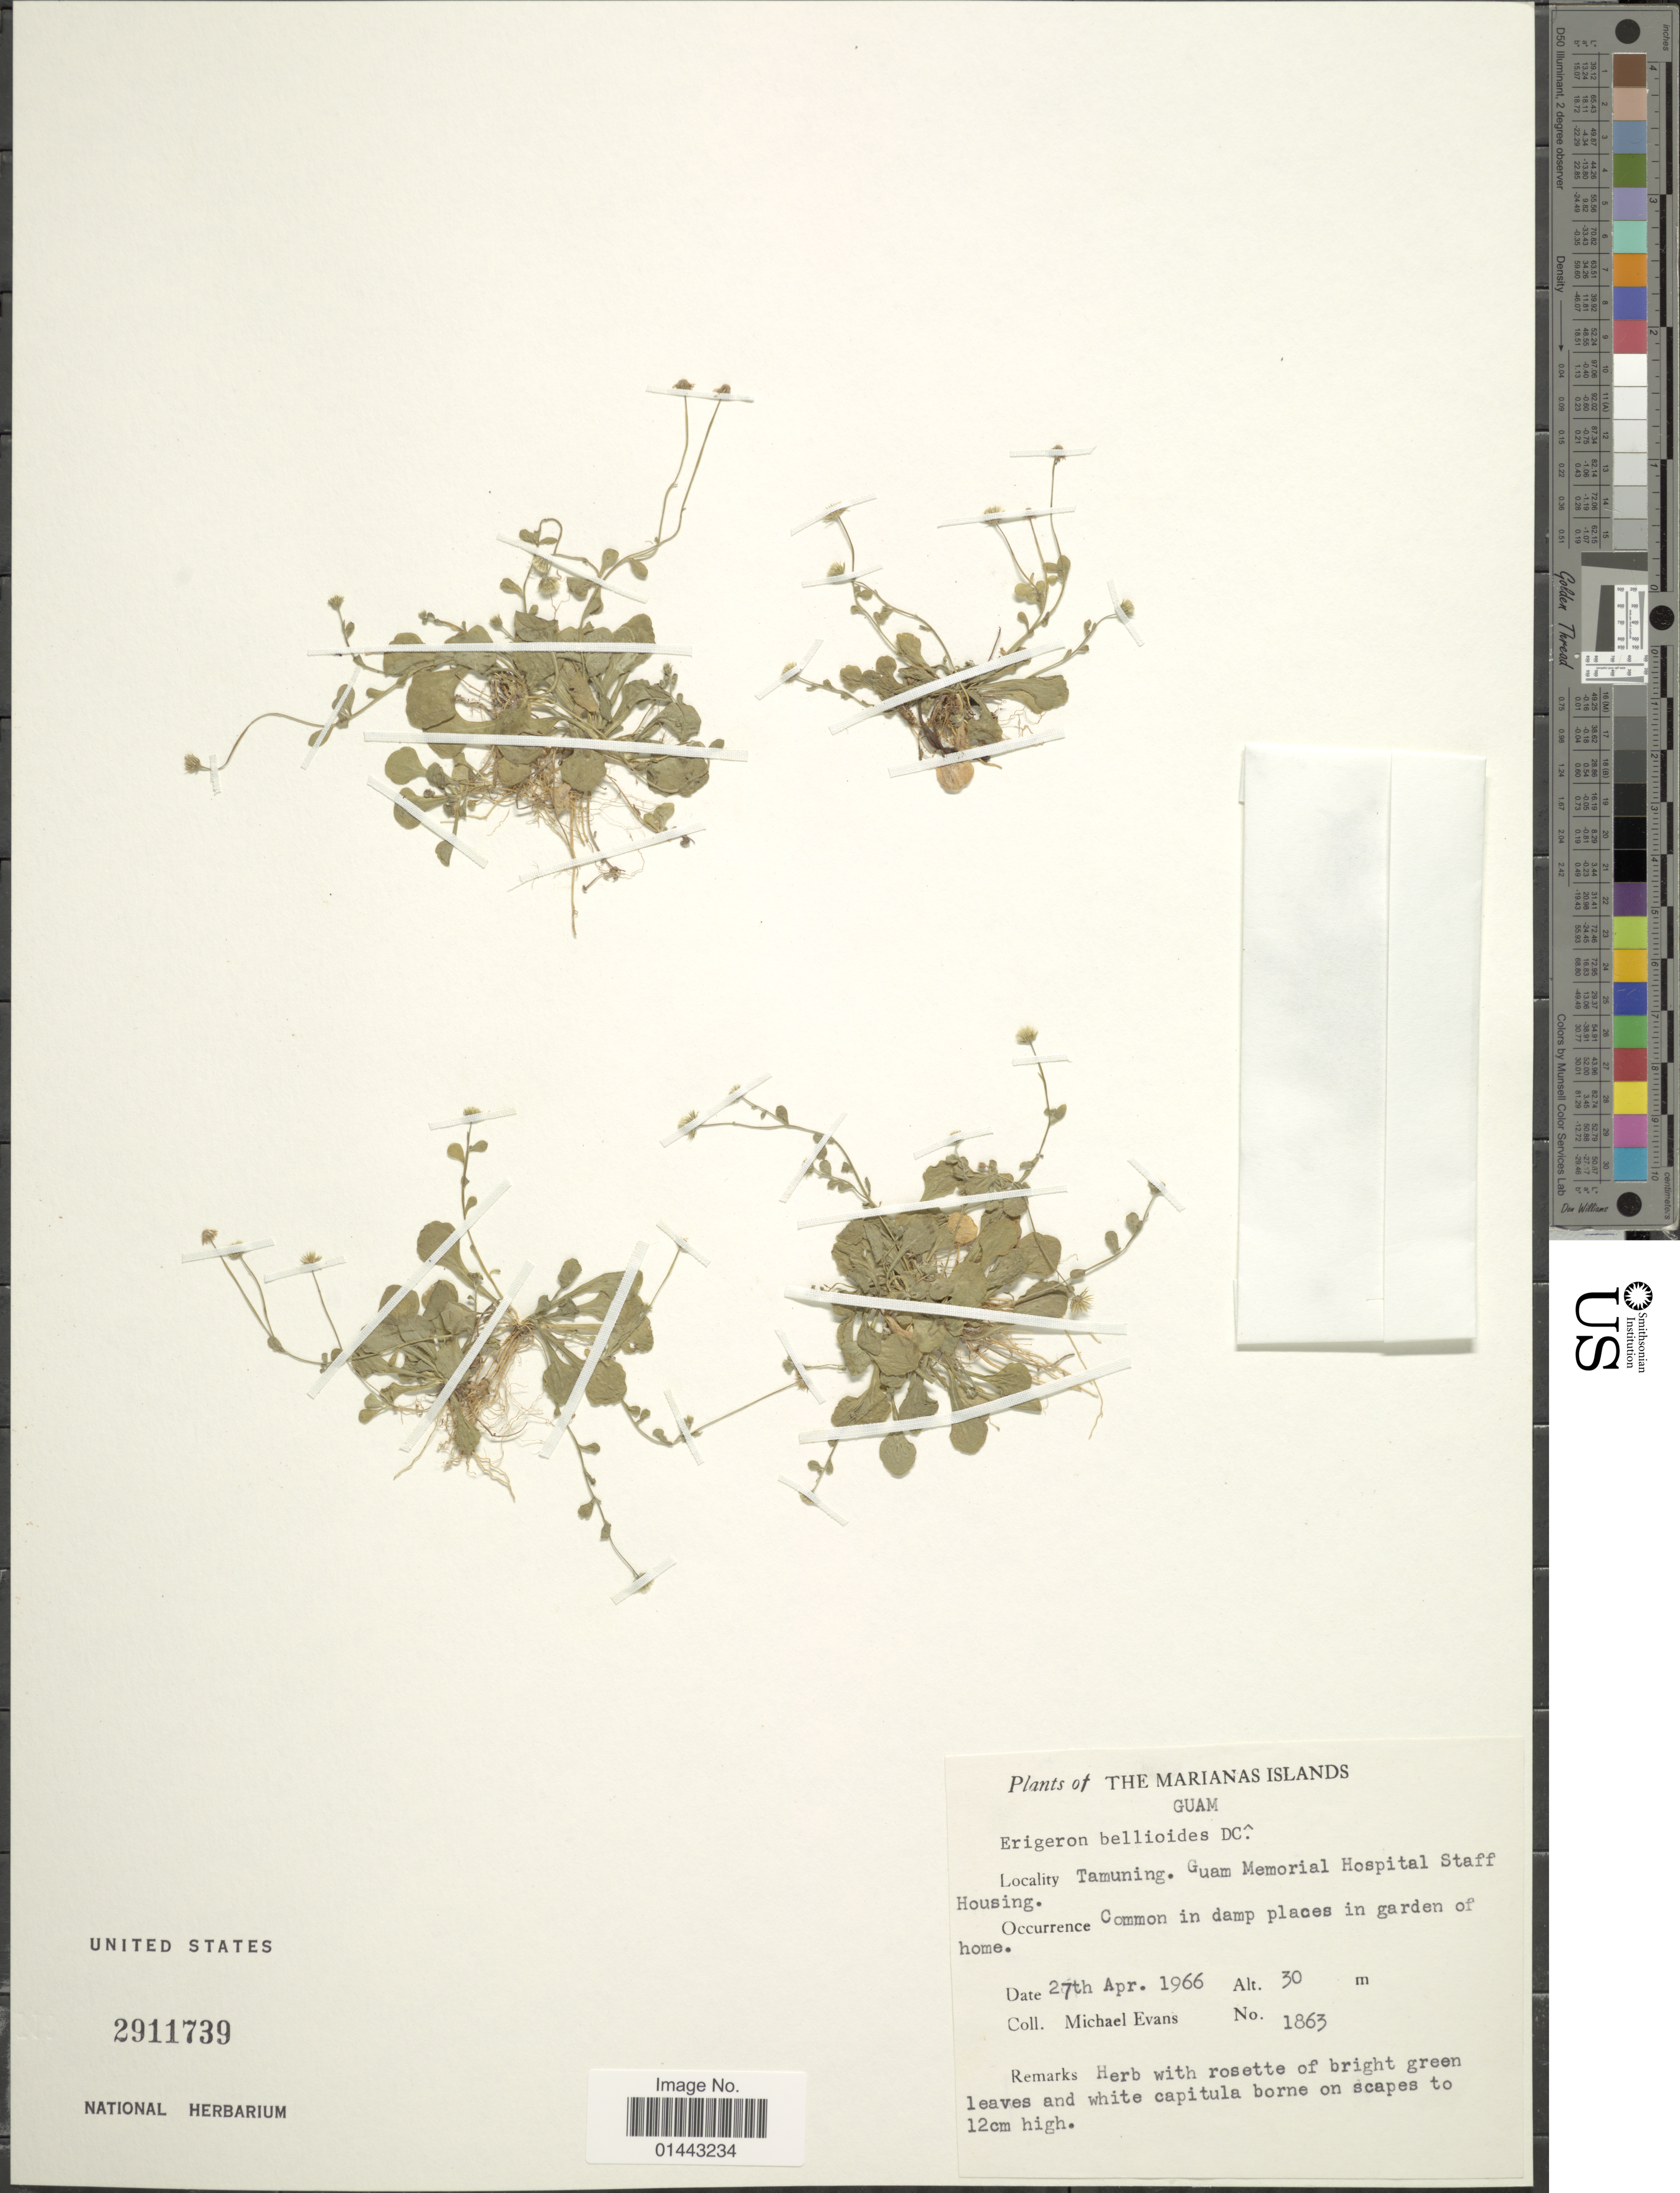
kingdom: Plantae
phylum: Tracheophyta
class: Magnoliopsida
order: Asterales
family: Asteraceae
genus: Erigeron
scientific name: Erigeron bellioides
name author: DC.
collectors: M. Evans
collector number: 1863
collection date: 1966-04-27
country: Guam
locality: Marianas Islands, Tamuning, Guam Memorial Hospital Staff Housing, common in damp places in garden of house.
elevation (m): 30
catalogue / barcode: US 2911739